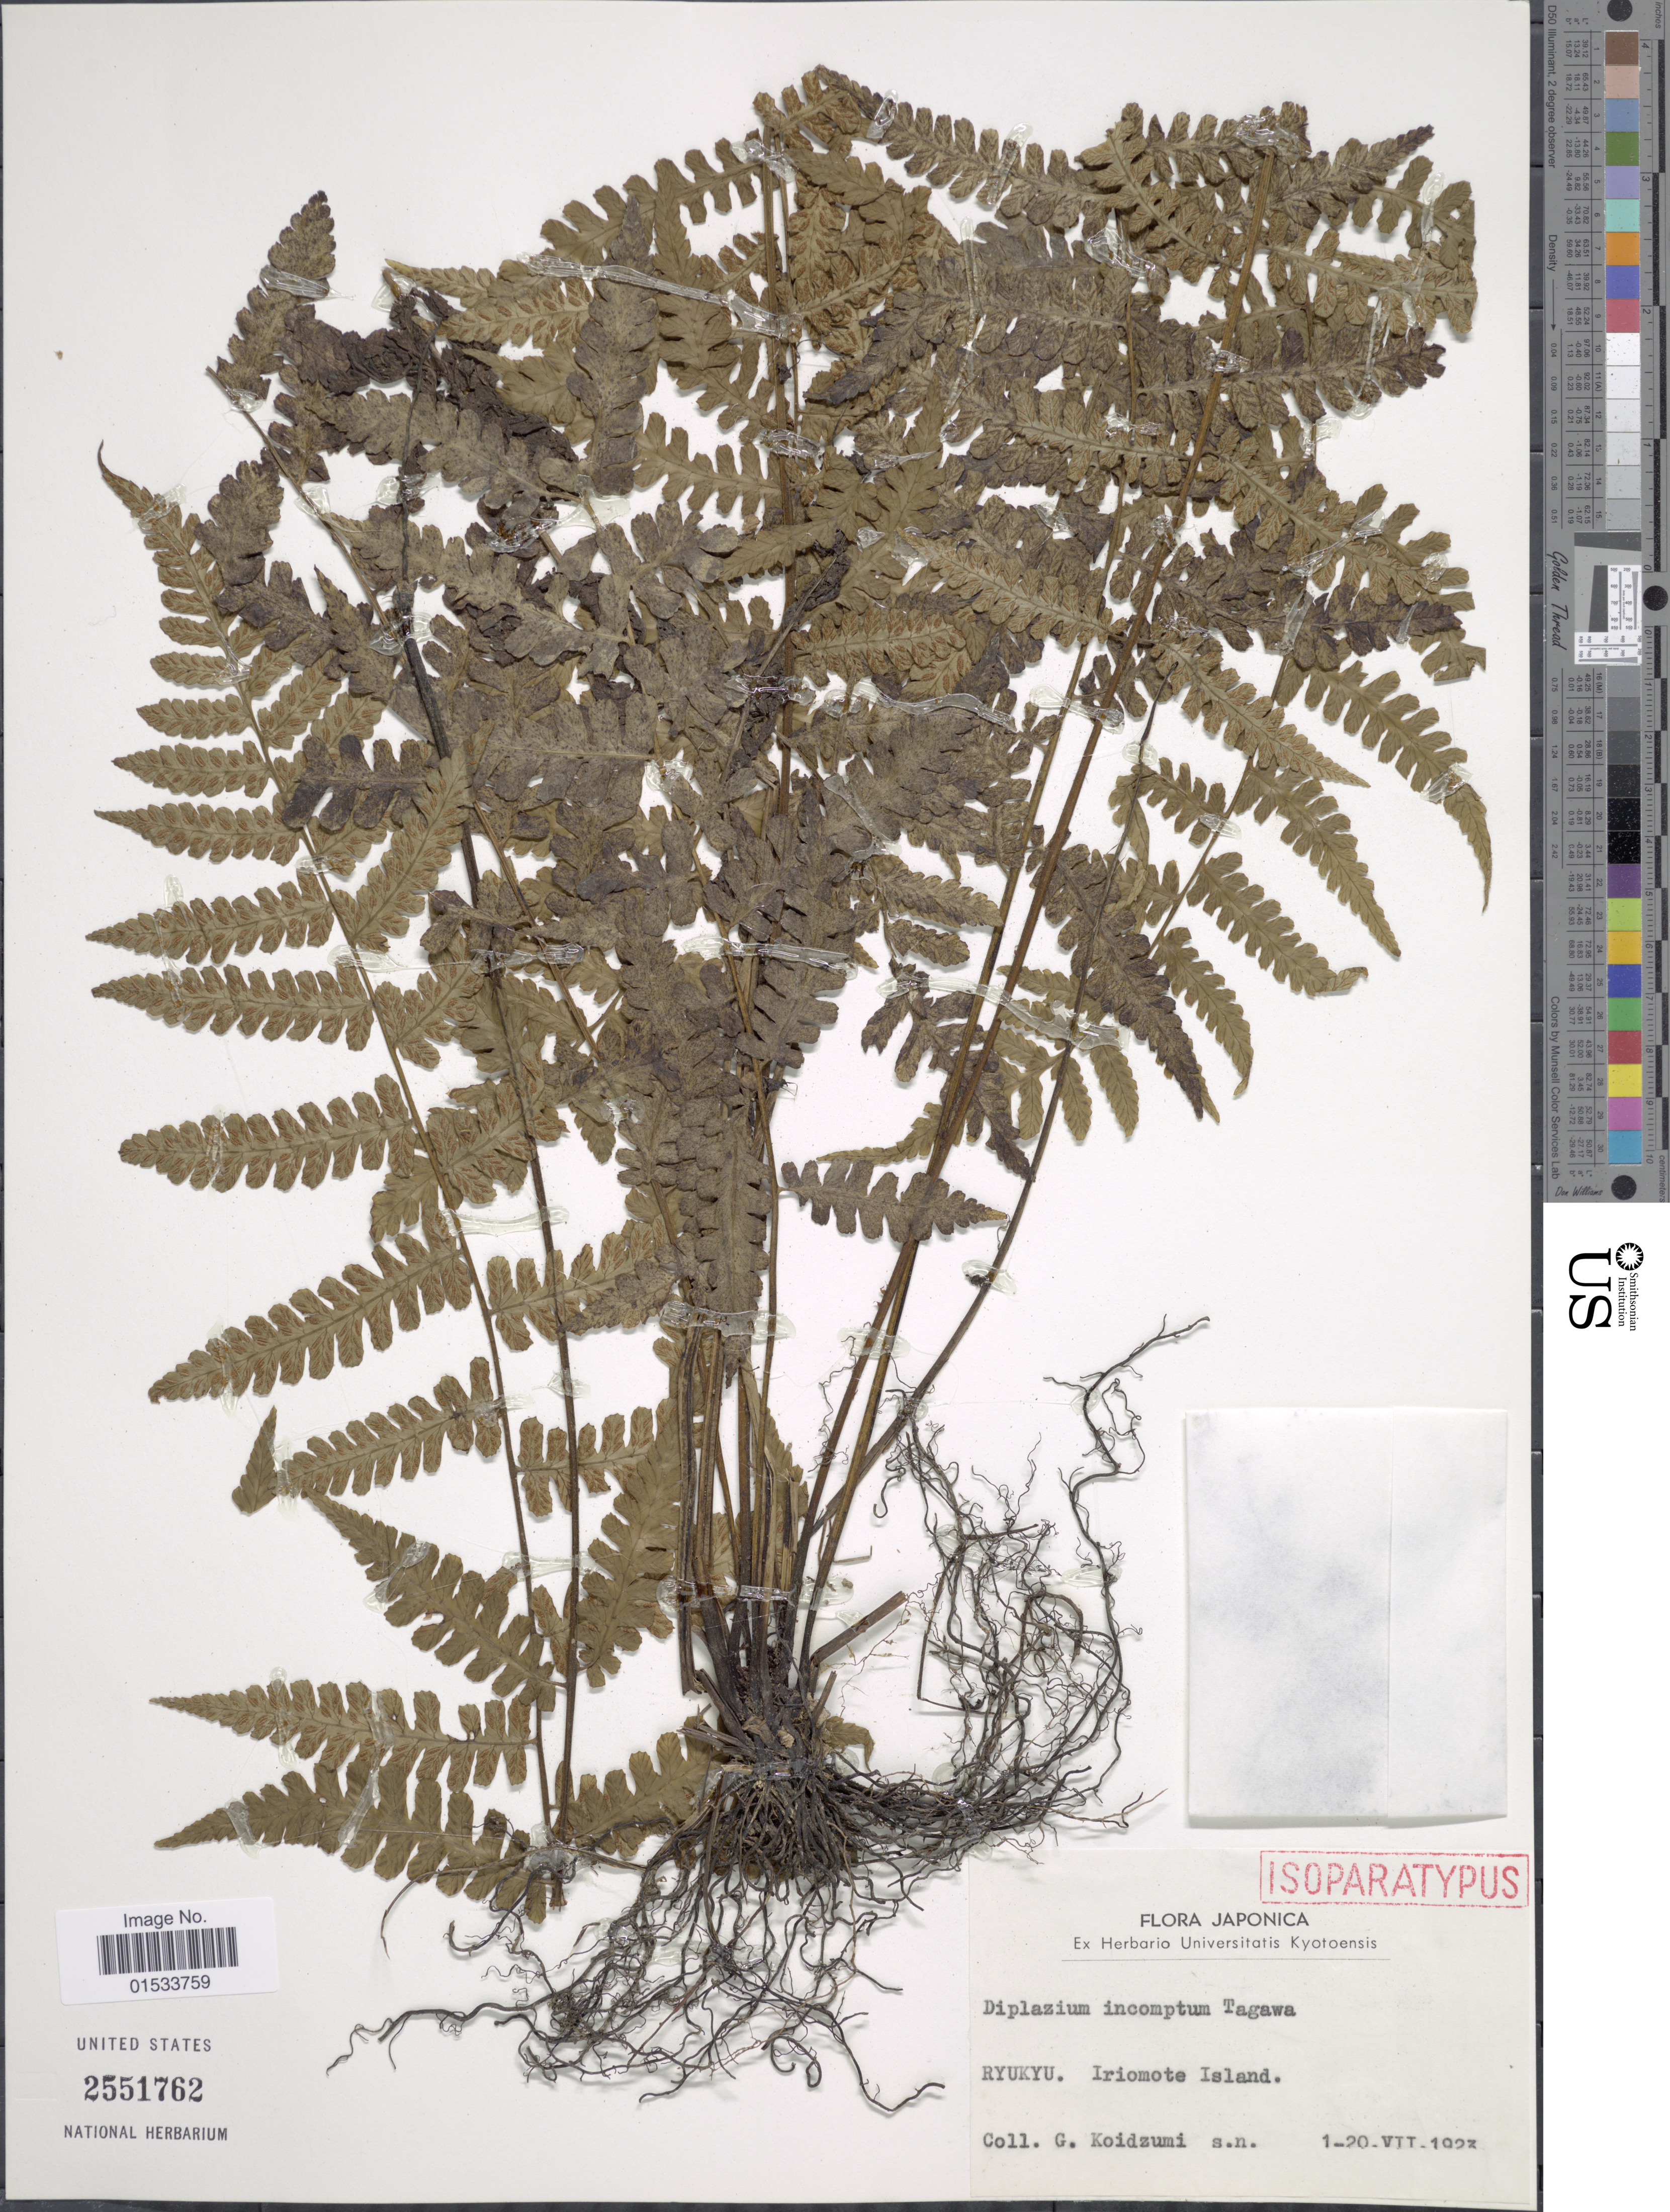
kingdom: Plantae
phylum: Tracheophyta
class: Polypodiopsida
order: Polypodiales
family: Athyriaceae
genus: Diplazium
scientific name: Diplazium incomptum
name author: Tagawa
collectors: G. Koidzumi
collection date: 1923-07-01/1923-07-20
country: Japan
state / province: Okinawa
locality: Ryukyu, Iriomote Island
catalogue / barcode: US 2557162